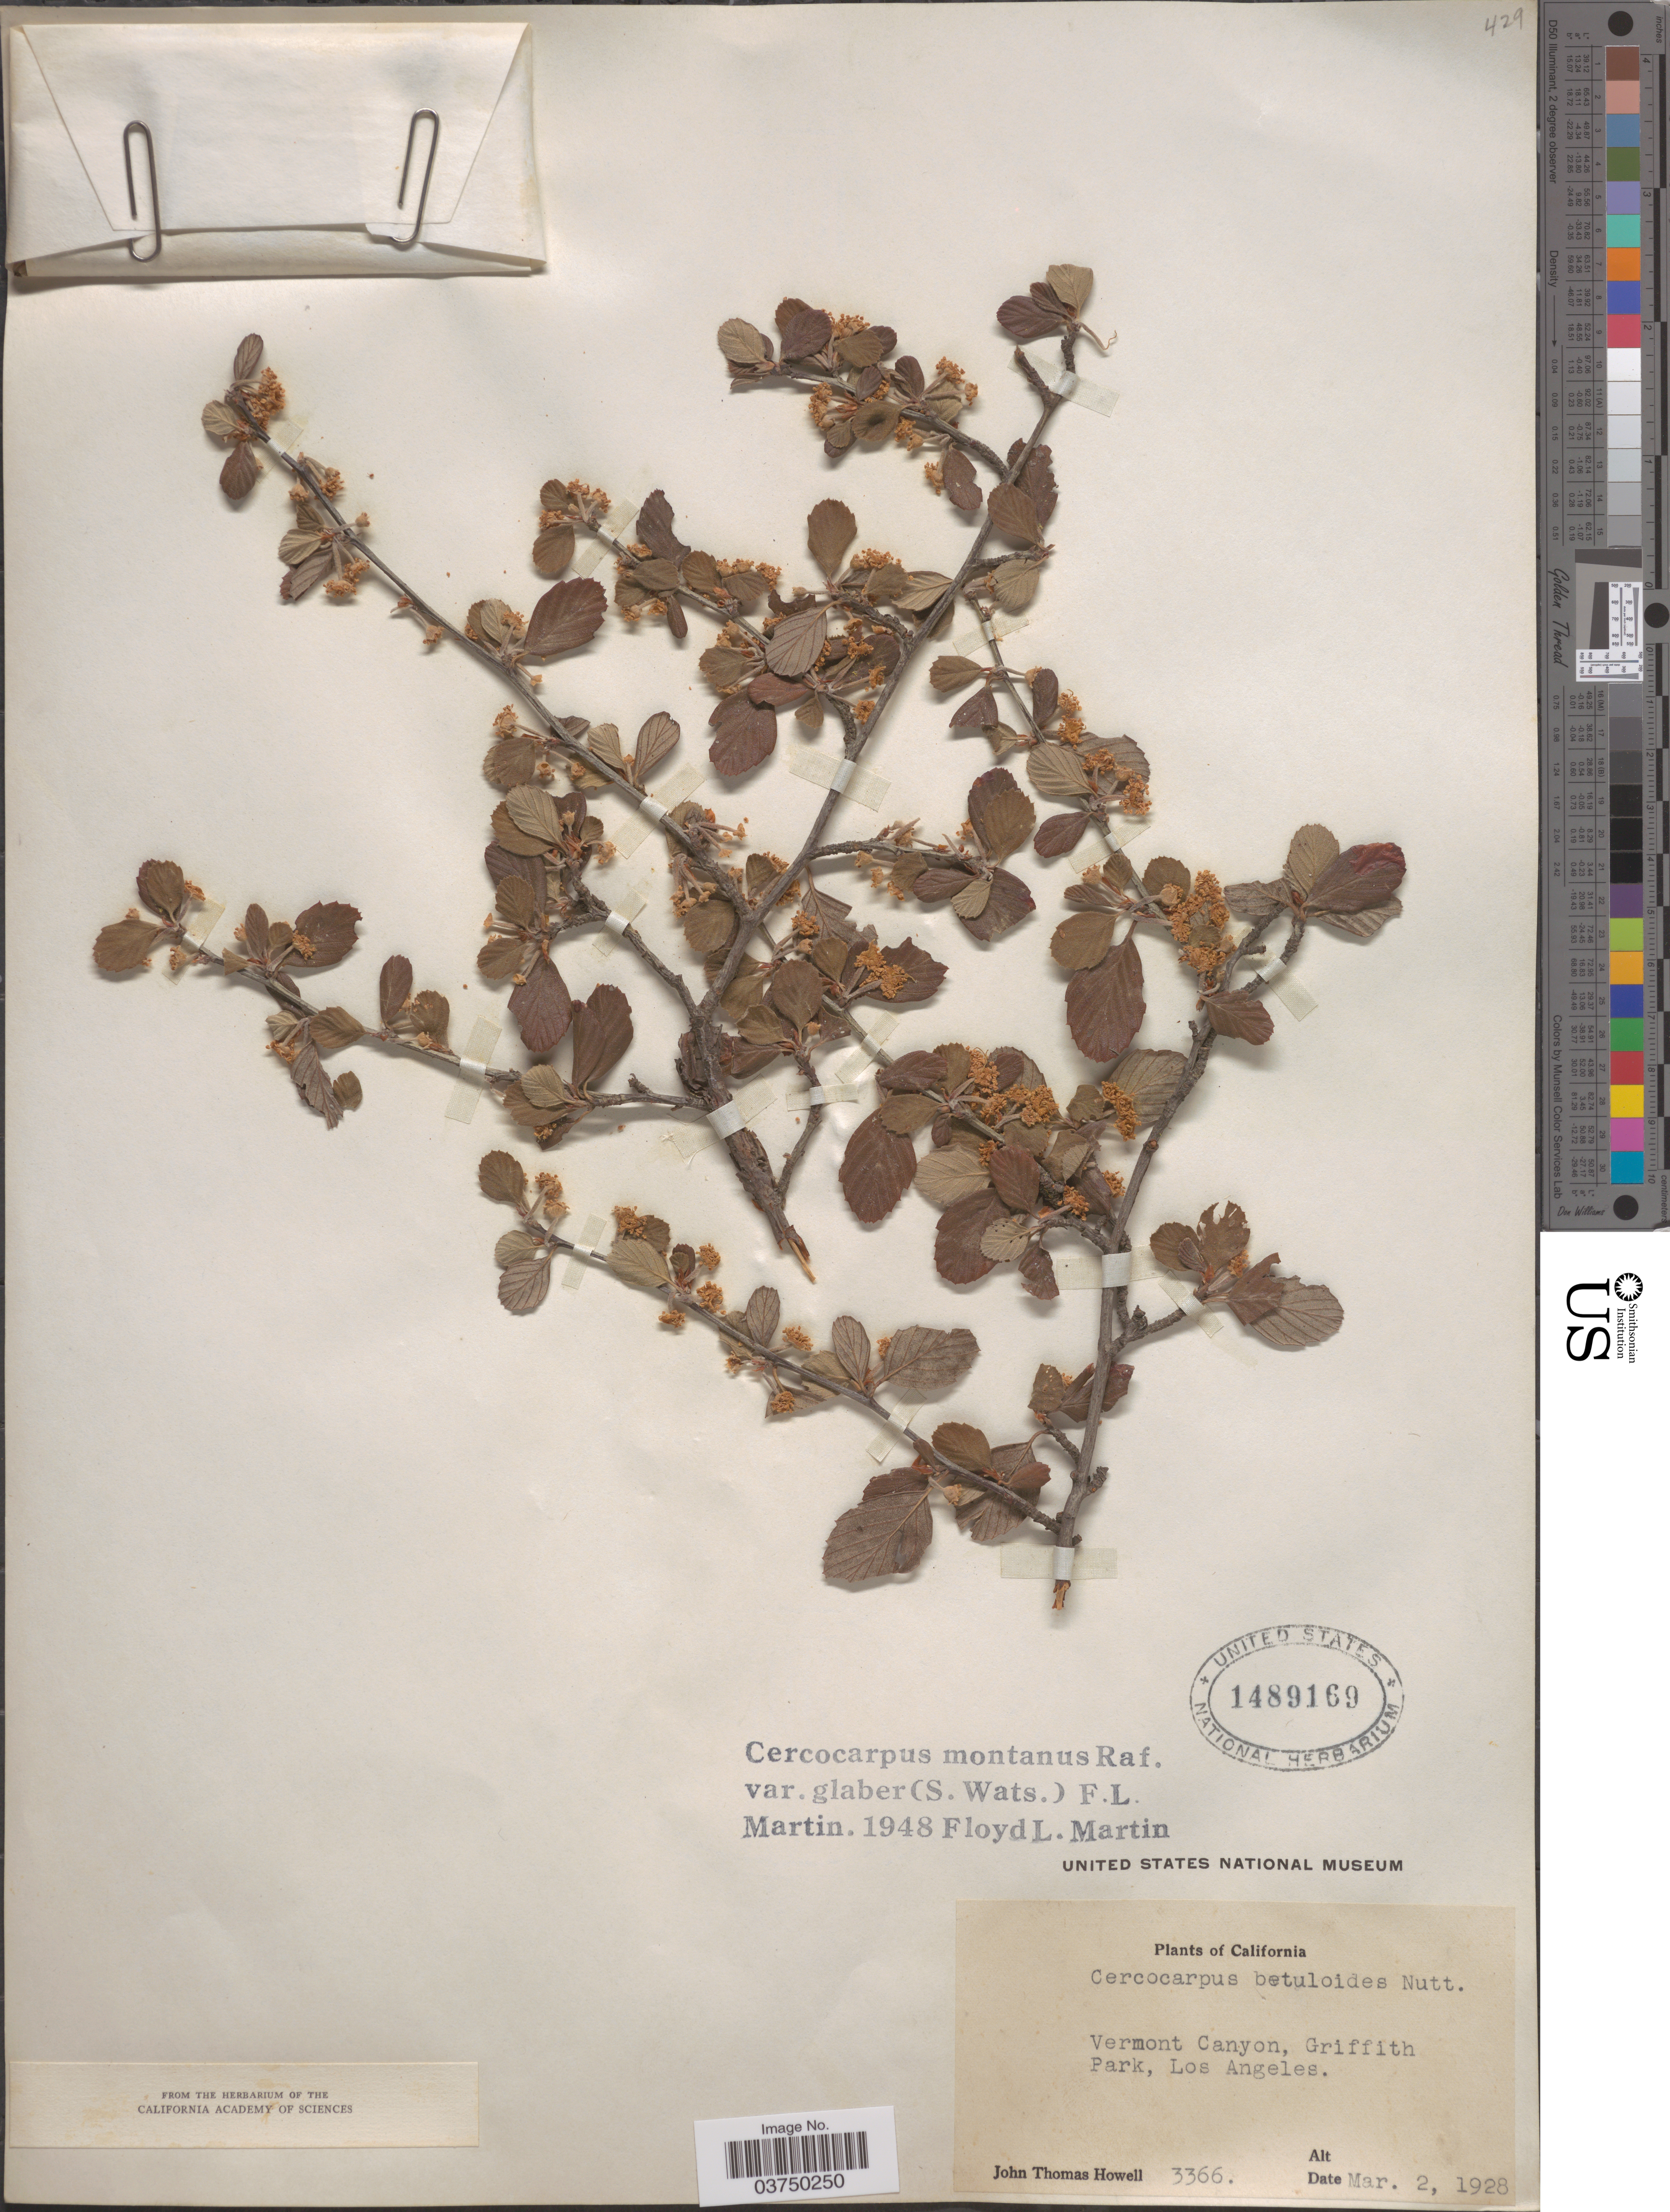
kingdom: Plantae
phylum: Tracheophyta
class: Magnoliopsida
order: Rosales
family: Rosaceae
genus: Cercocarpus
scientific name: Cercocarpus montanus var. glaber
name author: (S. Watson) F.L. Martin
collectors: J. T. Howell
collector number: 3366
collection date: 1928-03-02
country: United States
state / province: California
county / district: Los Angeles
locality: Vermont Canyon, Griffith Park, Los Angeles.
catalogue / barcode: US 1489169